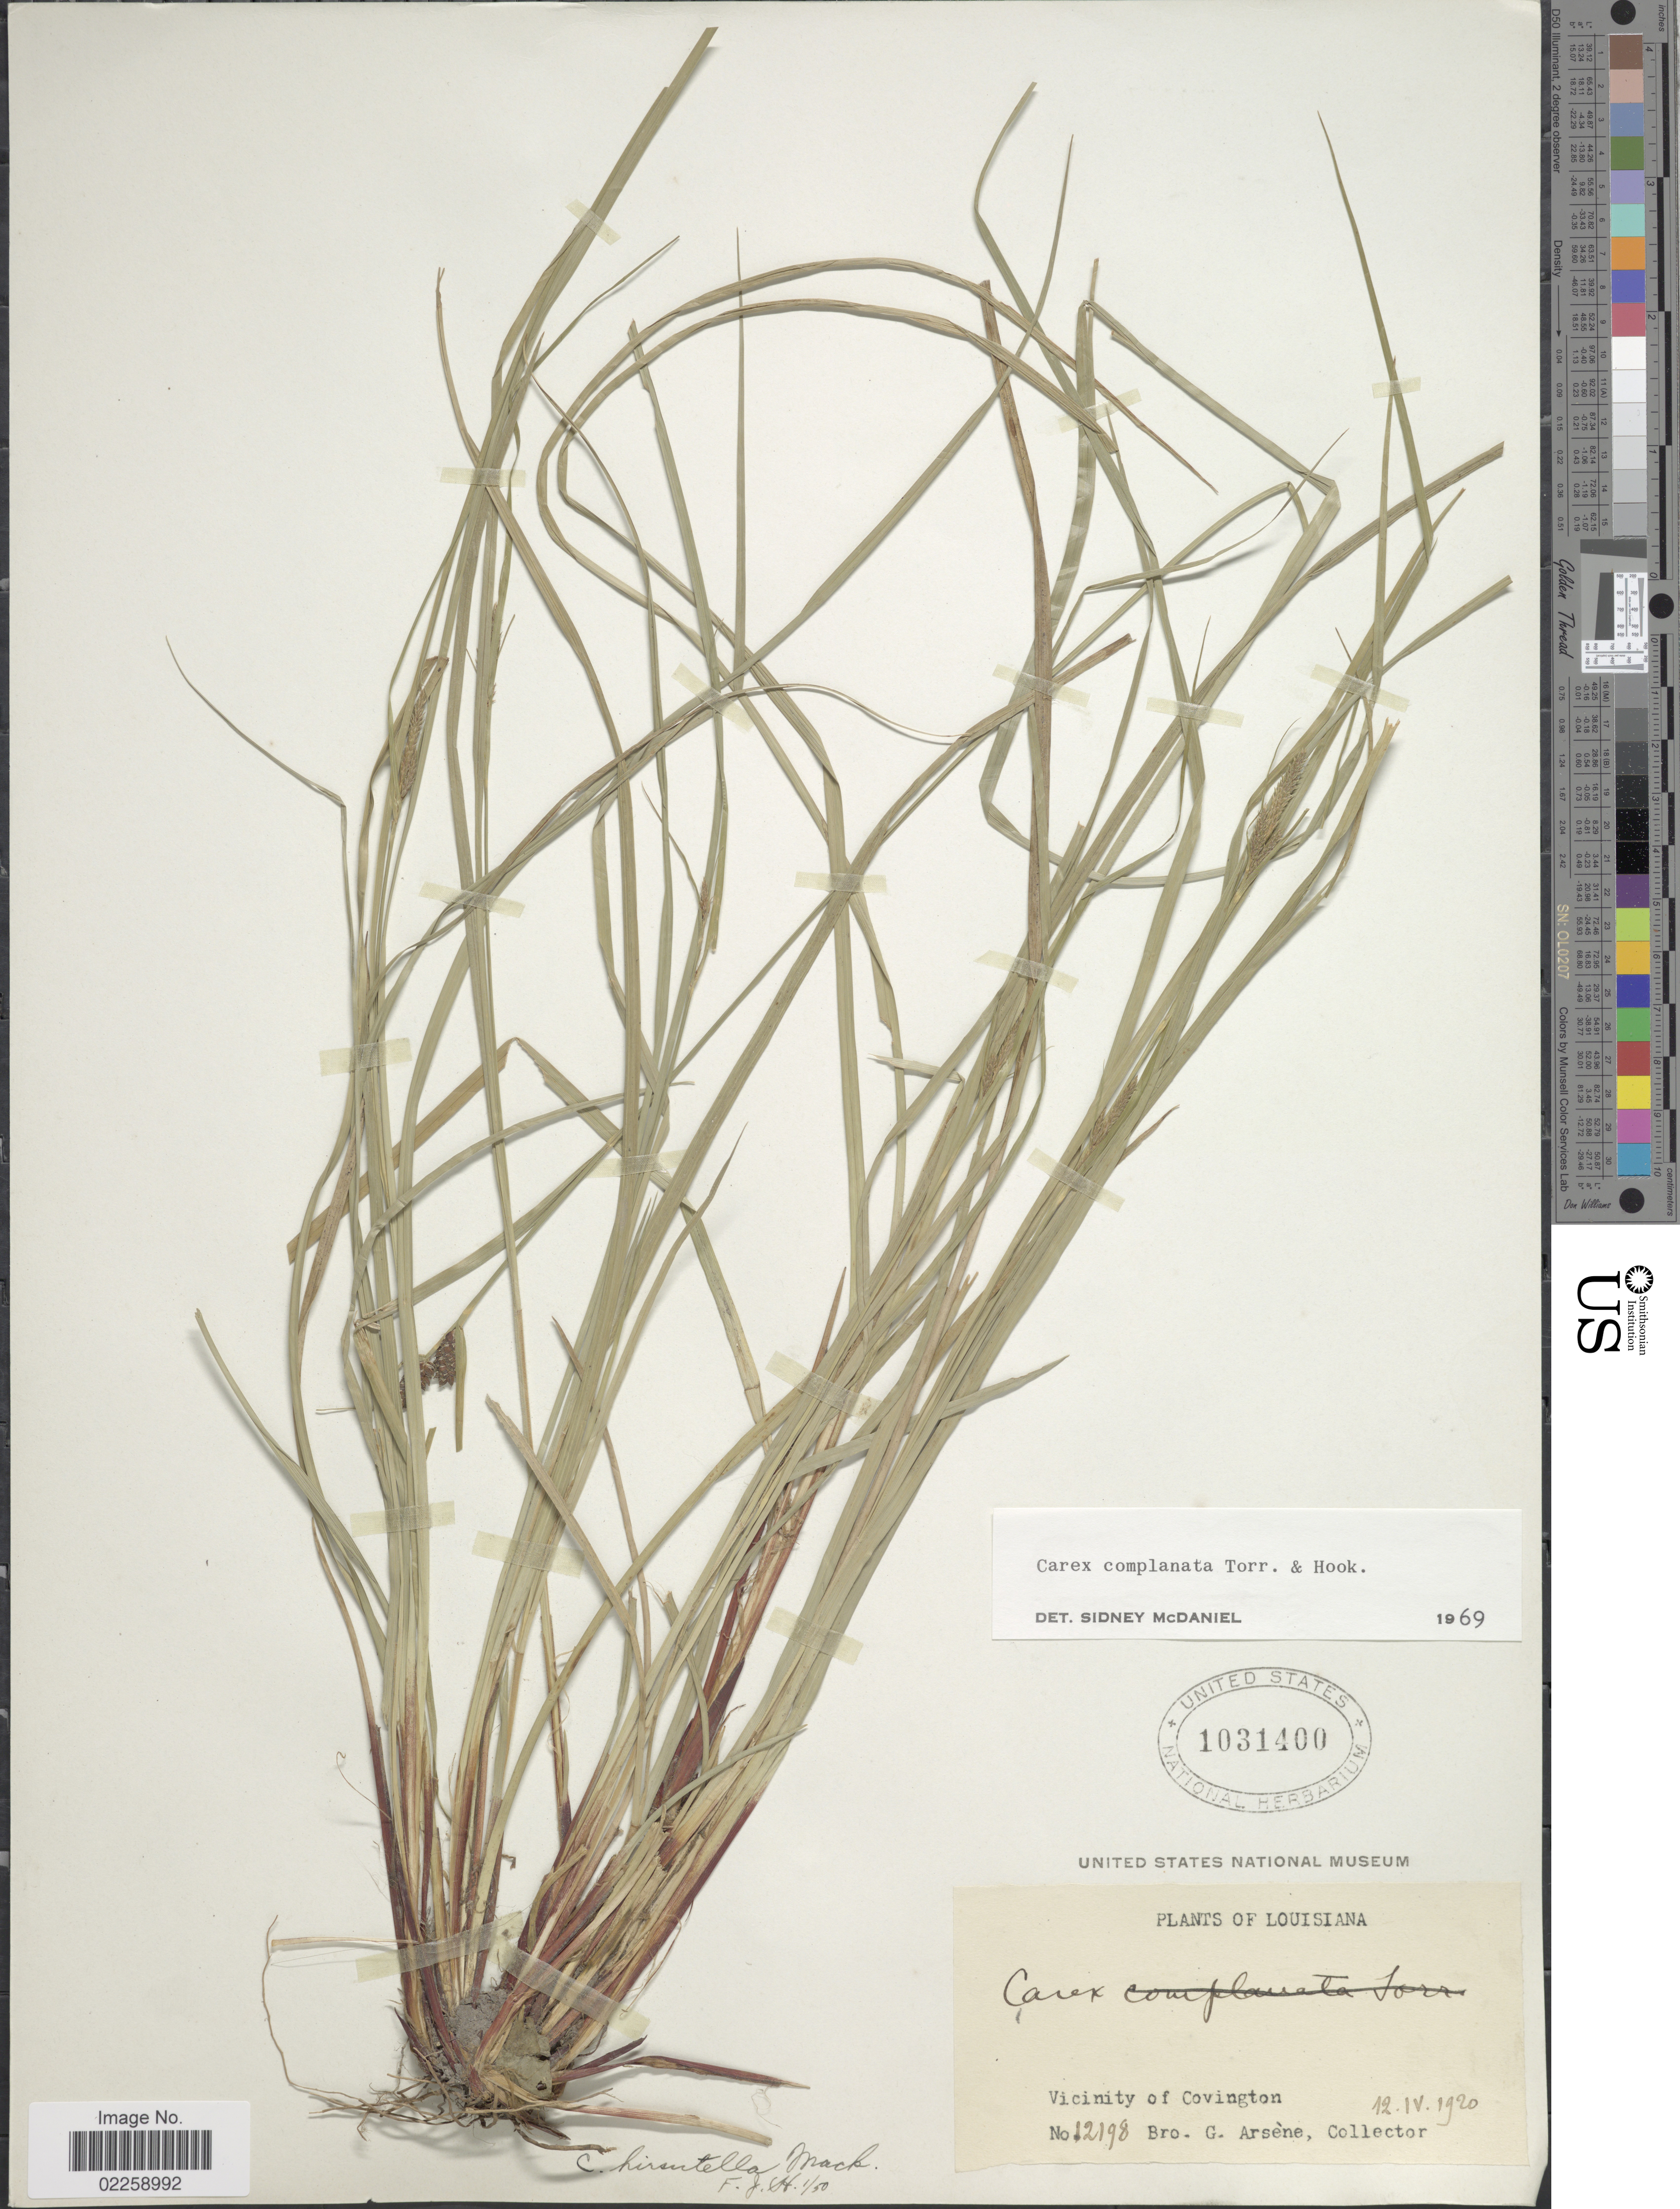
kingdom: Plantae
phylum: Tracheophyta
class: Liliopsida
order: Poales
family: Cyperaceae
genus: Carex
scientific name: Carex complanata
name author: Torr. & Hook.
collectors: Bro. G. Arsène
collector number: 12198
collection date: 1920-04-12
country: United States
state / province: Louisiana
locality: Vicinity of Covington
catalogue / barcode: US 1031400